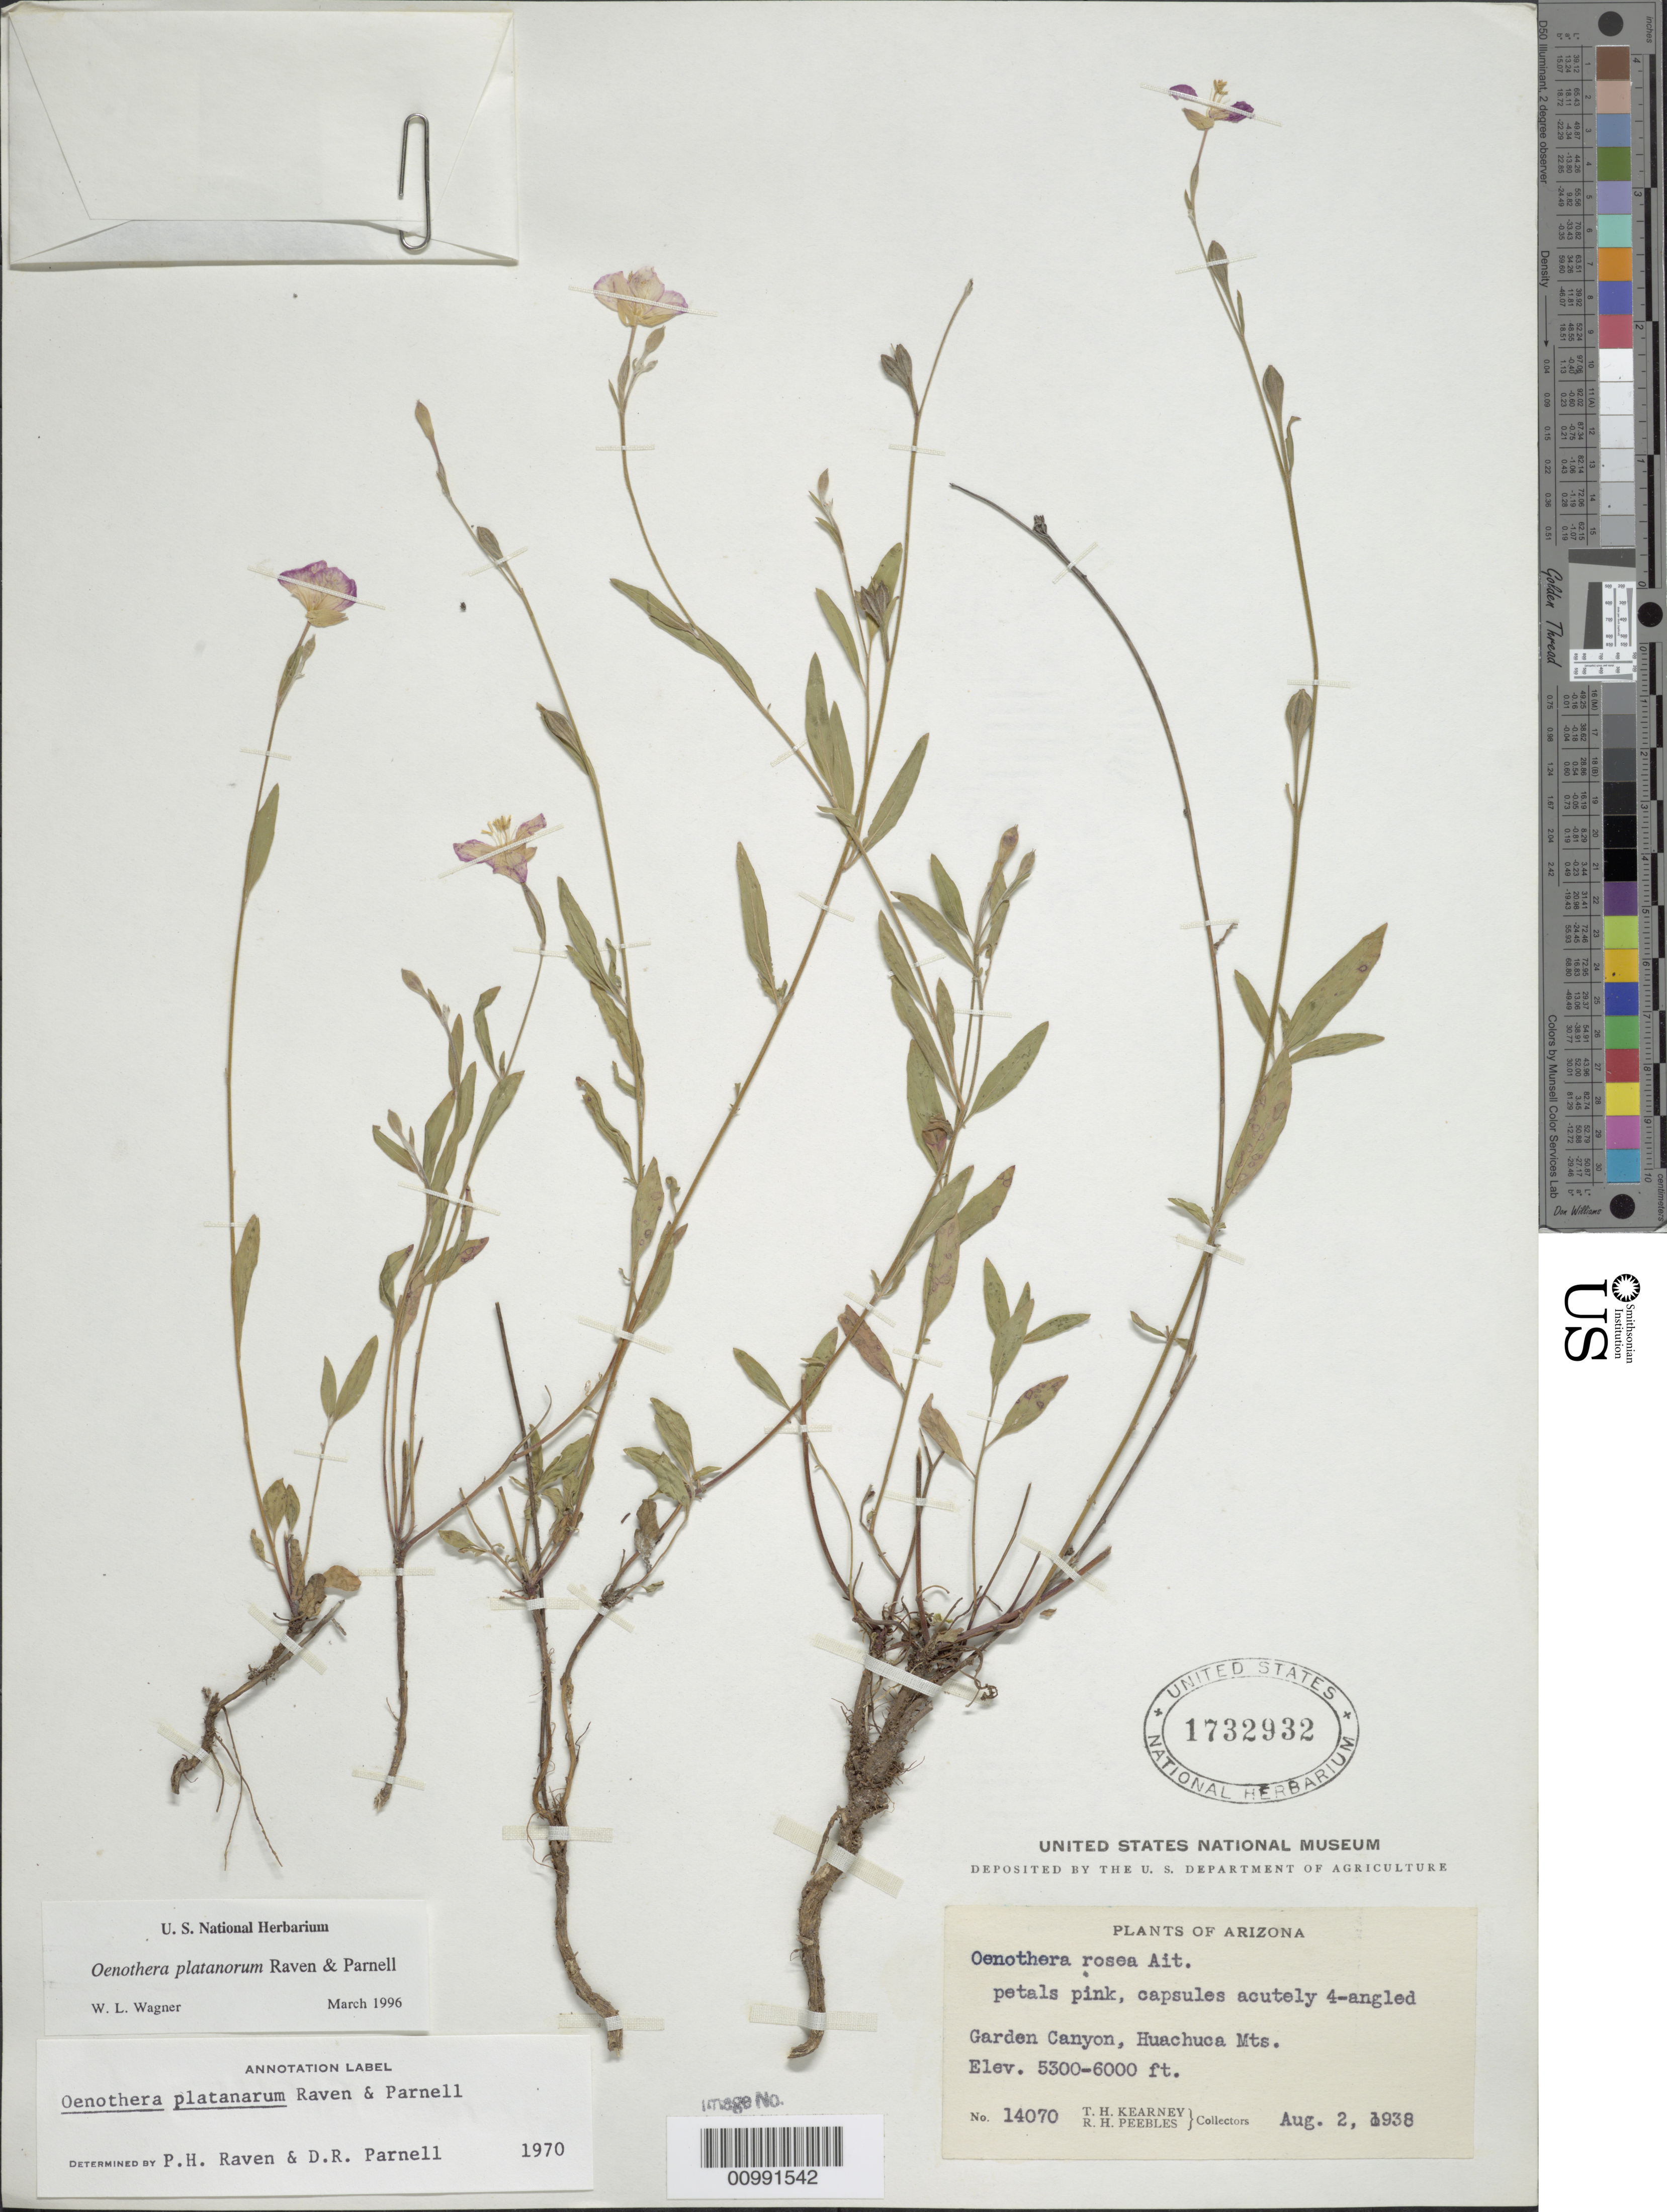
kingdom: Plantae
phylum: Tracheophyta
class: Magnoliopsida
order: Myrtales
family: Onagraceae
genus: Oenothera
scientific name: Oenothera platanorum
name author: P.H. Raven & D.R. Parn.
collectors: T. H. Kearney & R. H. Peebles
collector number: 14070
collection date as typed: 02 Aug 1938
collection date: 1938-08-02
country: United States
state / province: Arizona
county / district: Cochise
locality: Garden Canyon, Huachuca Mountains.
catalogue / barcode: US 1732932